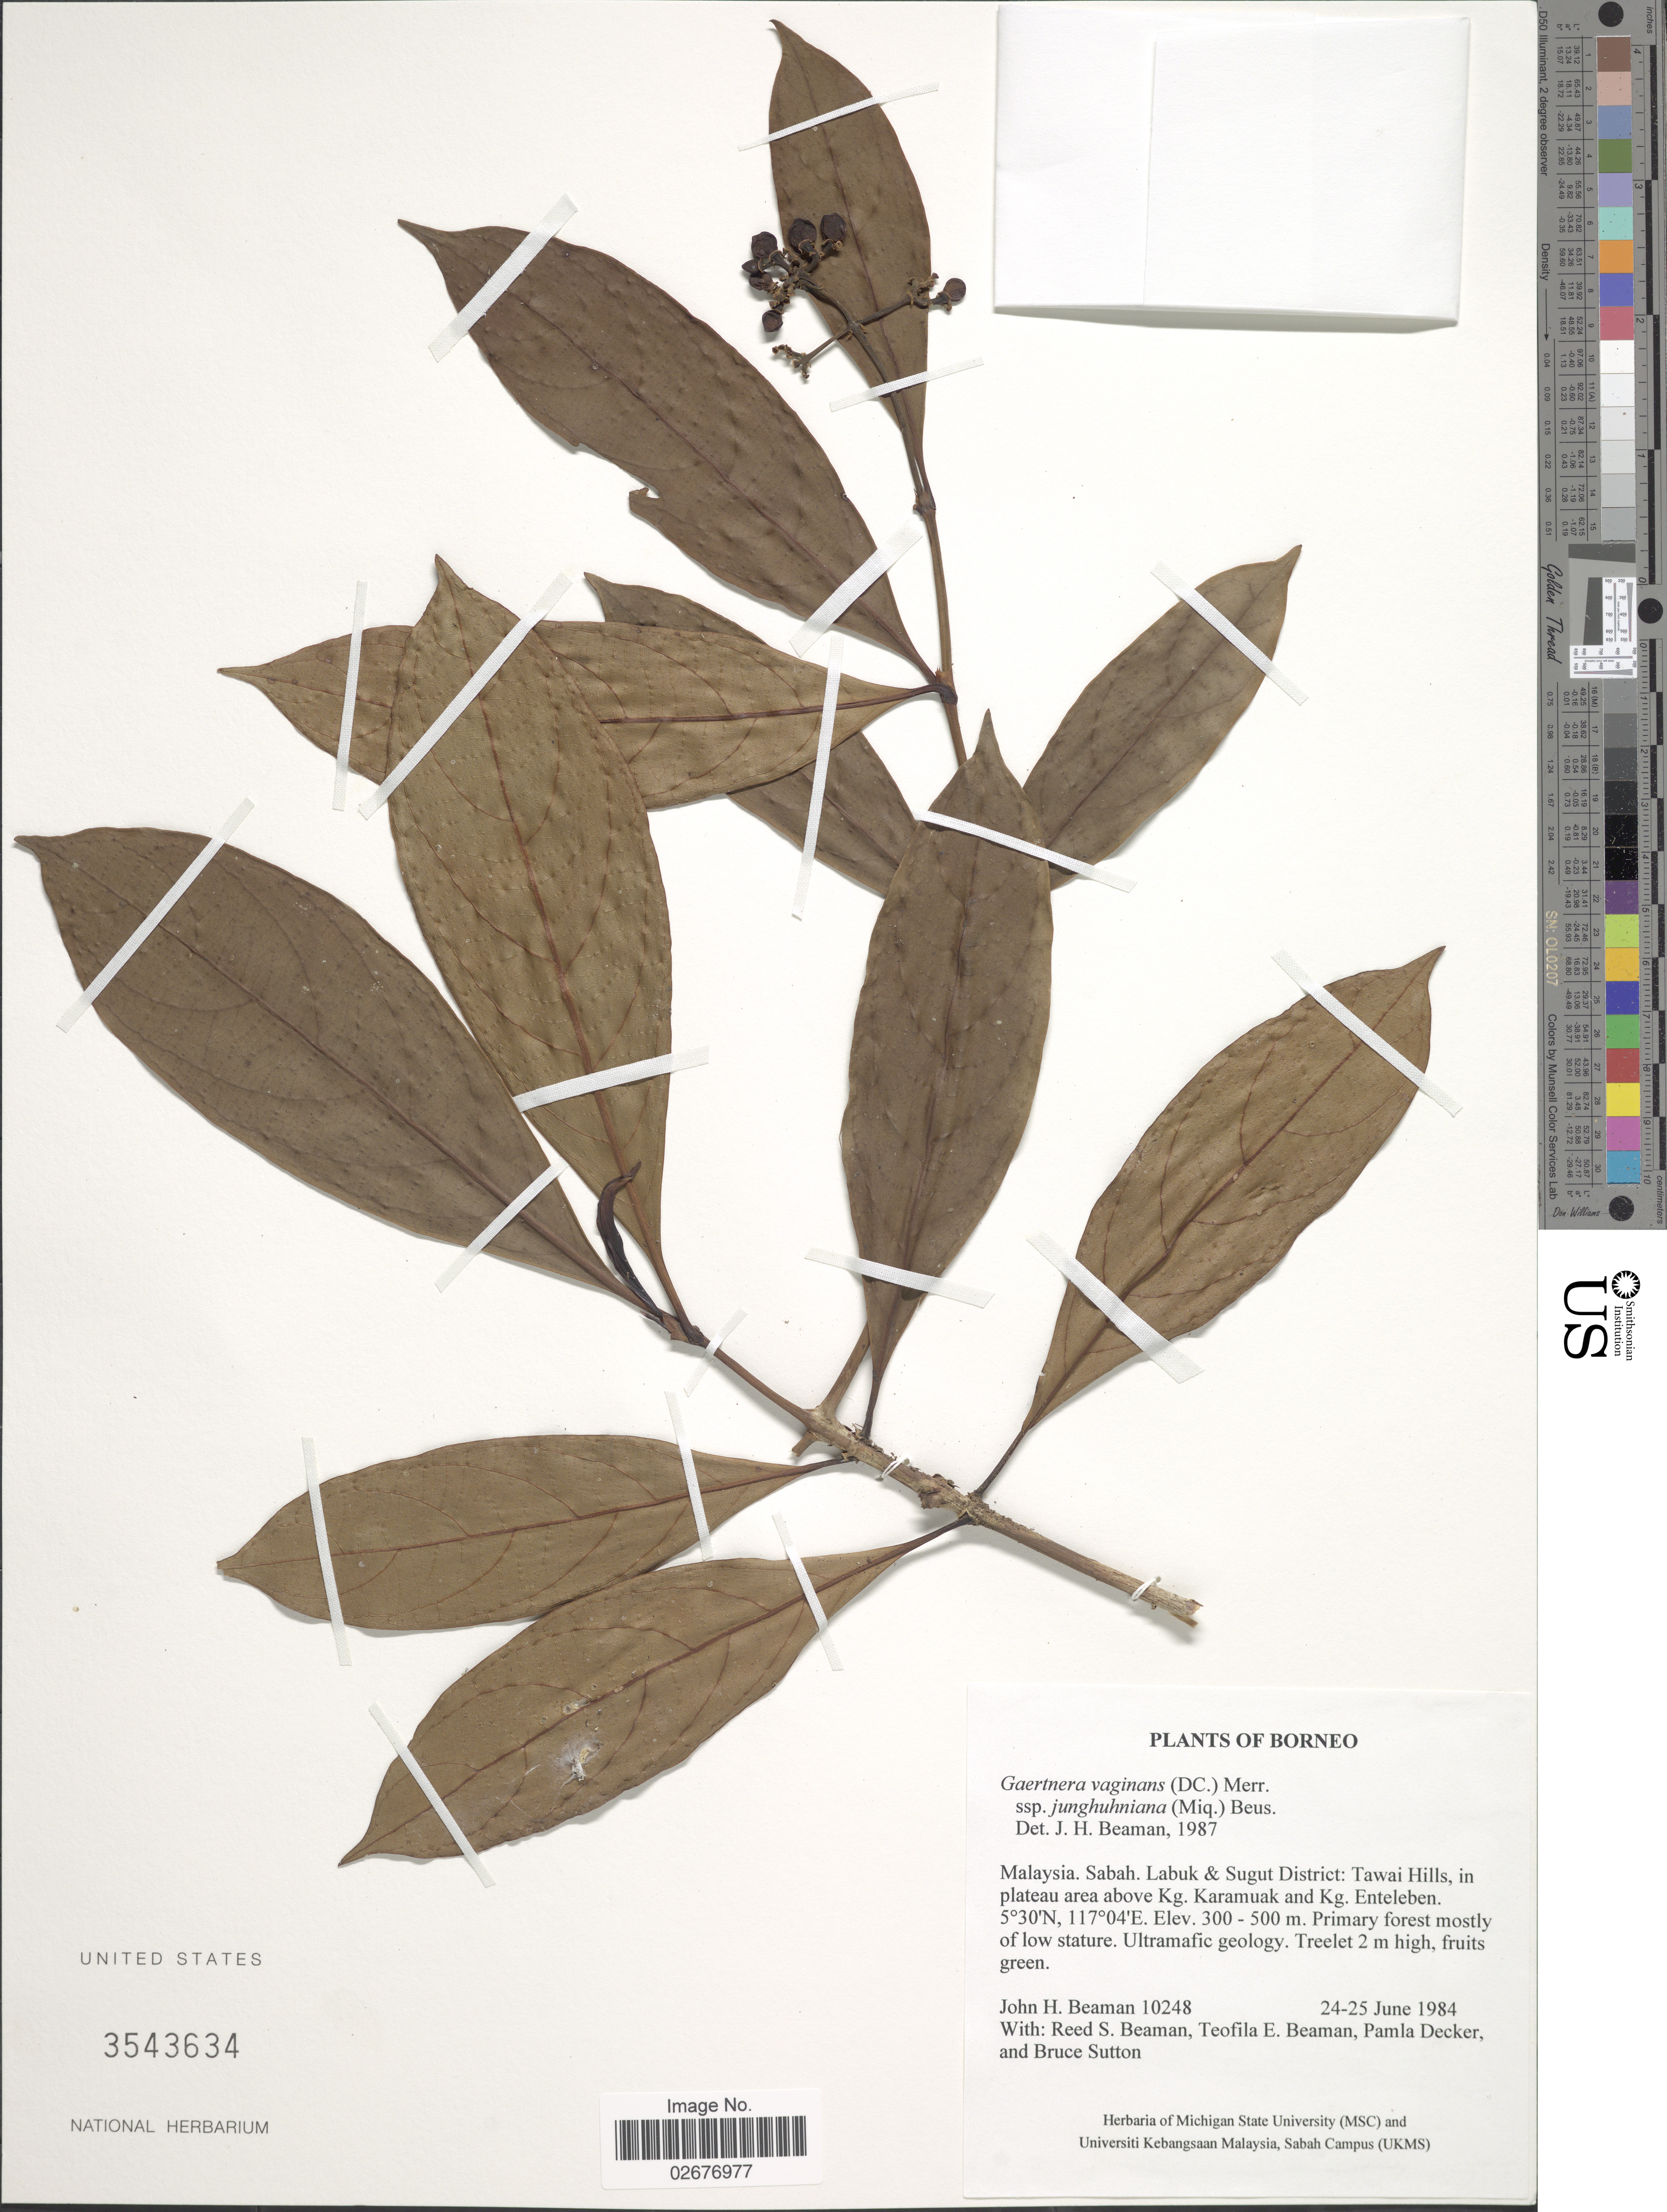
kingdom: Plantae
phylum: Tracheophyta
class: Magnoliopsida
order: Gentianales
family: Rubiaceae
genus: Gaertnera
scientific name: Gaertnera junghuhniana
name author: Miq.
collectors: J. H. Beaman, R. S. Beaman, T. E. Beaman, P. Decker & B. Sutton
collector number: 10248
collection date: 1984-06-24/1984-06-25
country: Malaysia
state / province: Sabah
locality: Borneo, Labuk & Sugut District: Tawai Hills, in plateau area above Kg. Karamuak and Kg. Enteleben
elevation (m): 300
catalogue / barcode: US 3543634